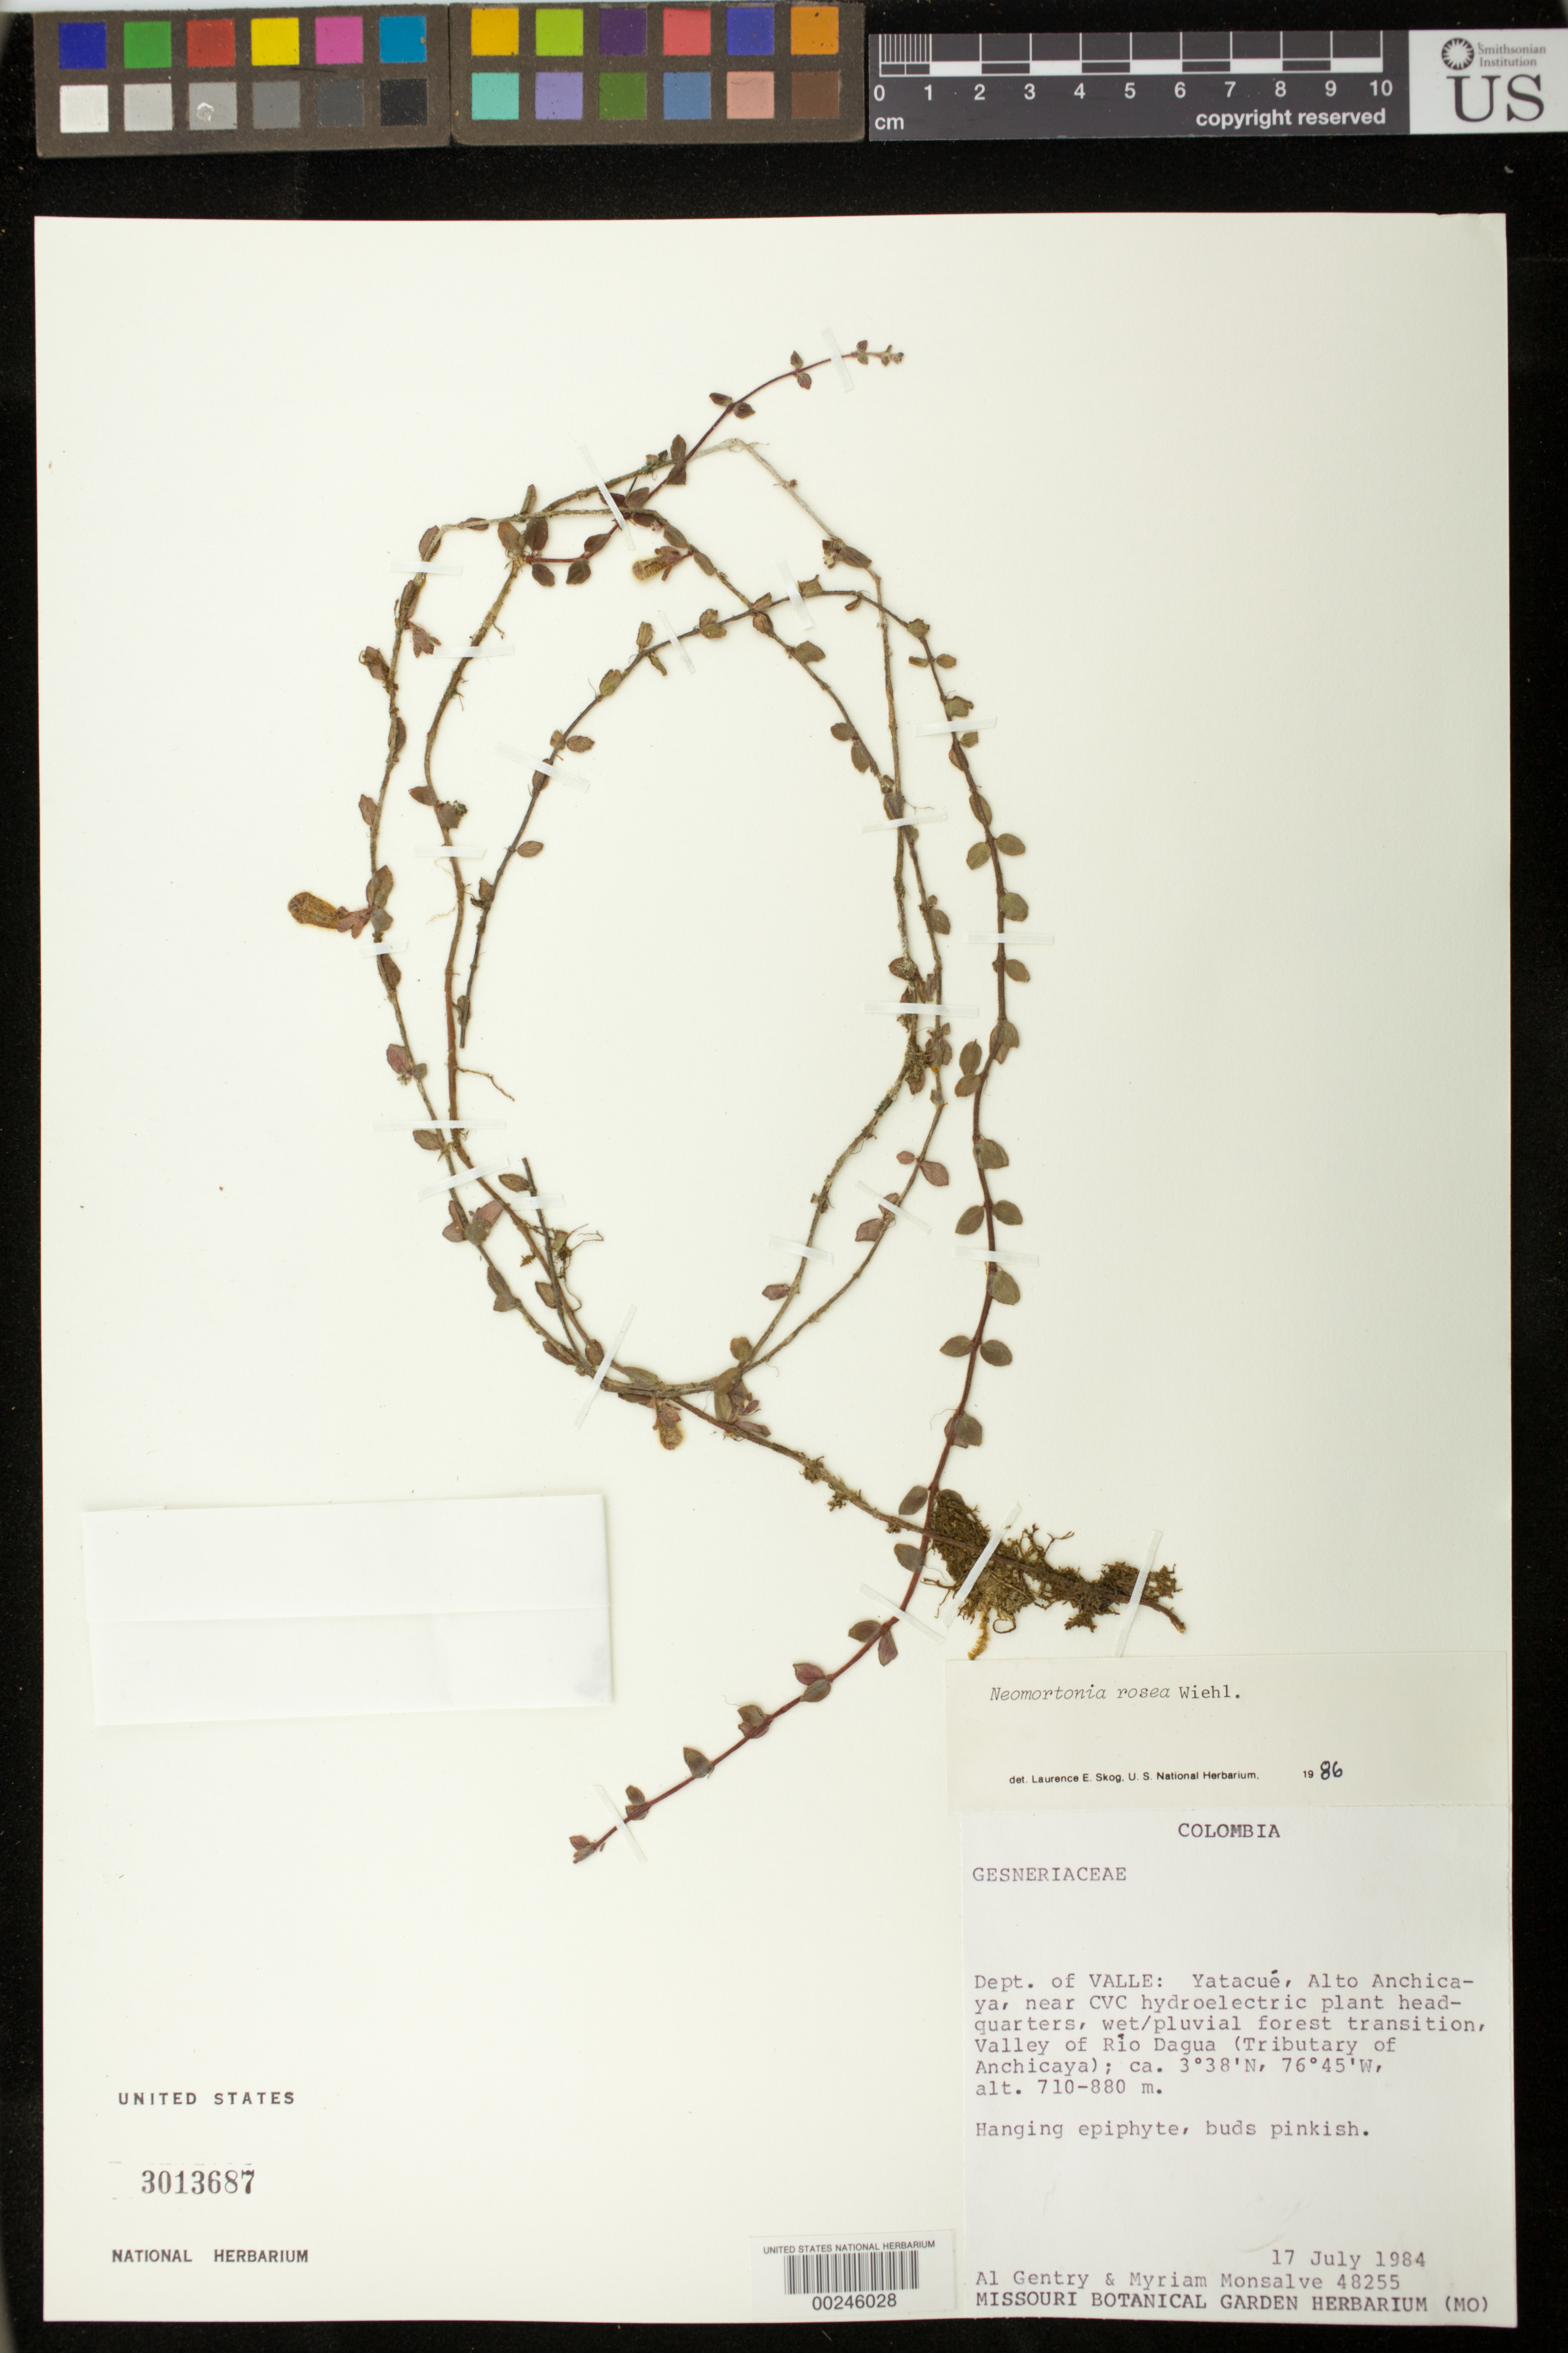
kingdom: Plantae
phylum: Tracheophyta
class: Magnoliopsida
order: Lamiales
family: Gesneriaceae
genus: Neomortonia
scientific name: Neomortonia rosea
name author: Wiehler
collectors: A. H. Gentry & M. Monsalve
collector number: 48255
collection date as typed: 17 Jul 1984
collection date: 1984-07-17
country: Colombia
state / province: Valle del Cauca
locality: Yatacue, Alto Anchicaya, near hydroelectric plant headquarters, valley of Rio Dagua (tributary of Anchicaya)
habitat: Wet/pluvial forest transition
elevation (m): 710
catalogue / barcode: US 3013687